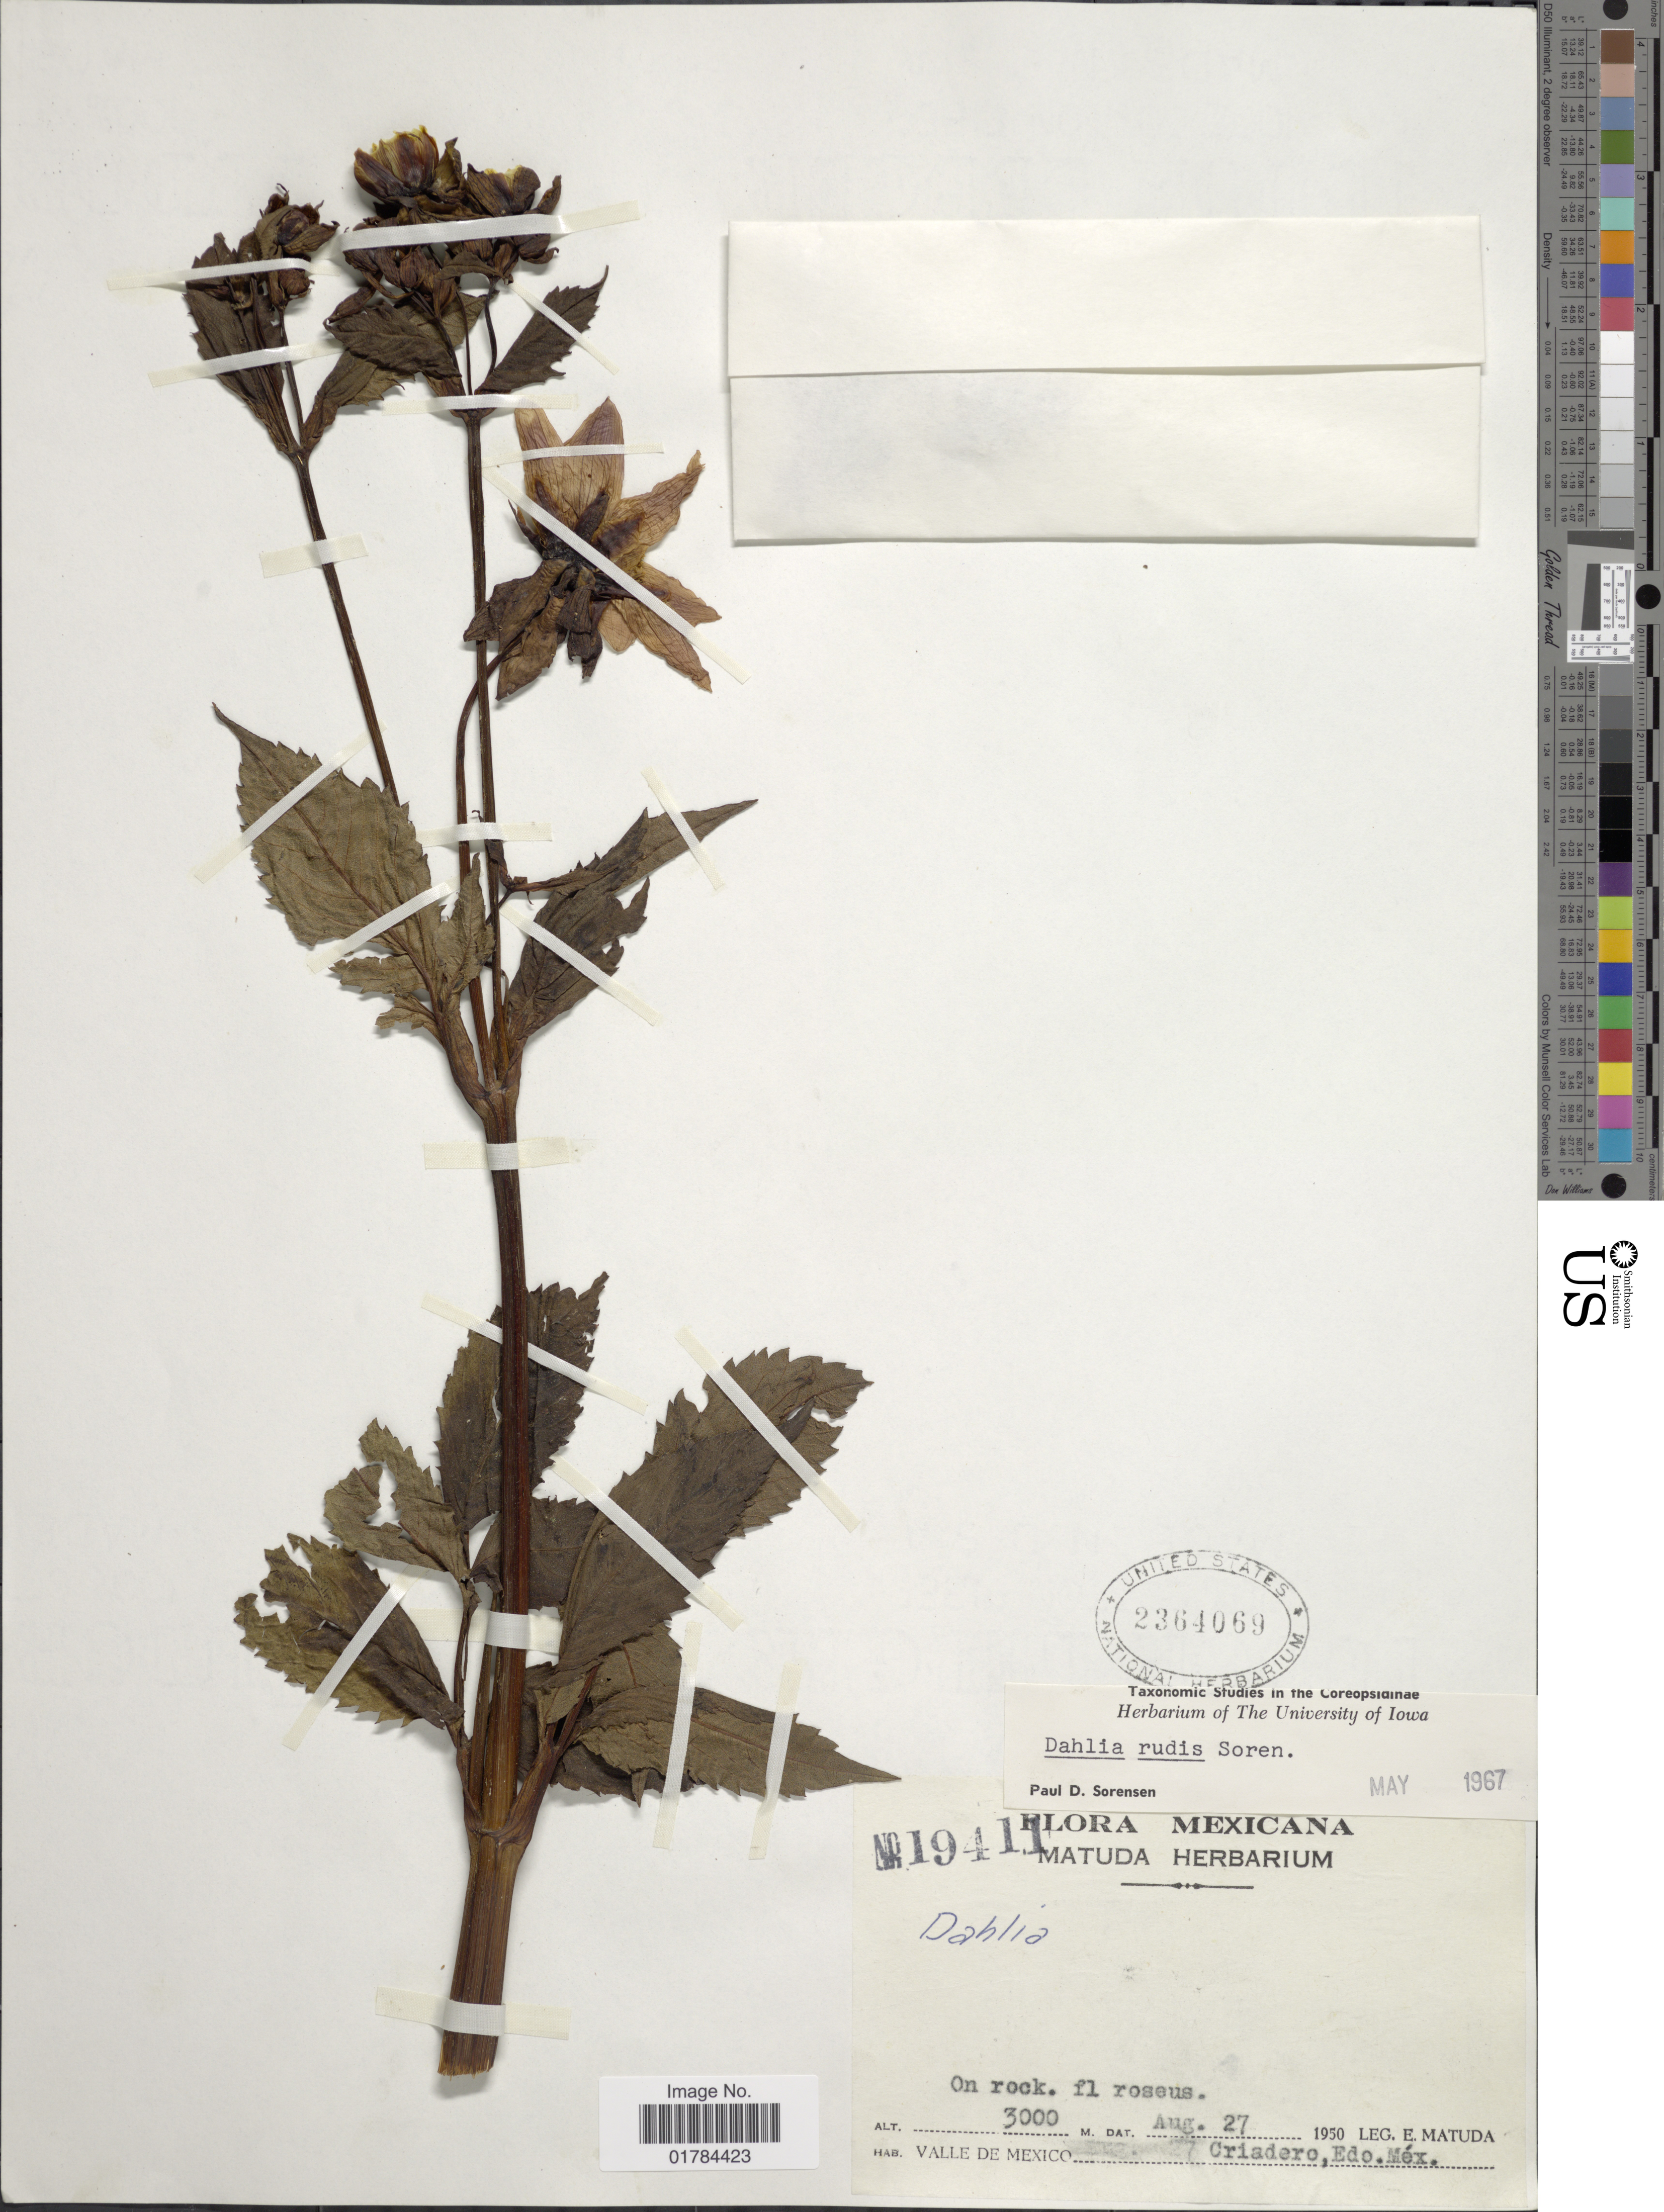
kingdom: Plantae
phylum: Tracheophyta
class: Magnoliopsida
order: Asterales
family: Asteraceae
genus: Dahlia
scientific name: Dahlia rudis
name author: P.D. Sørensen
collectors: E. Matuda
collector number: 19411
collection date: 1950-08-27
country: Mexico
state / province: México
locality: Valle de Mexico, Criadero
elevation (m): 3000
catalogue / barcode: US 2364069